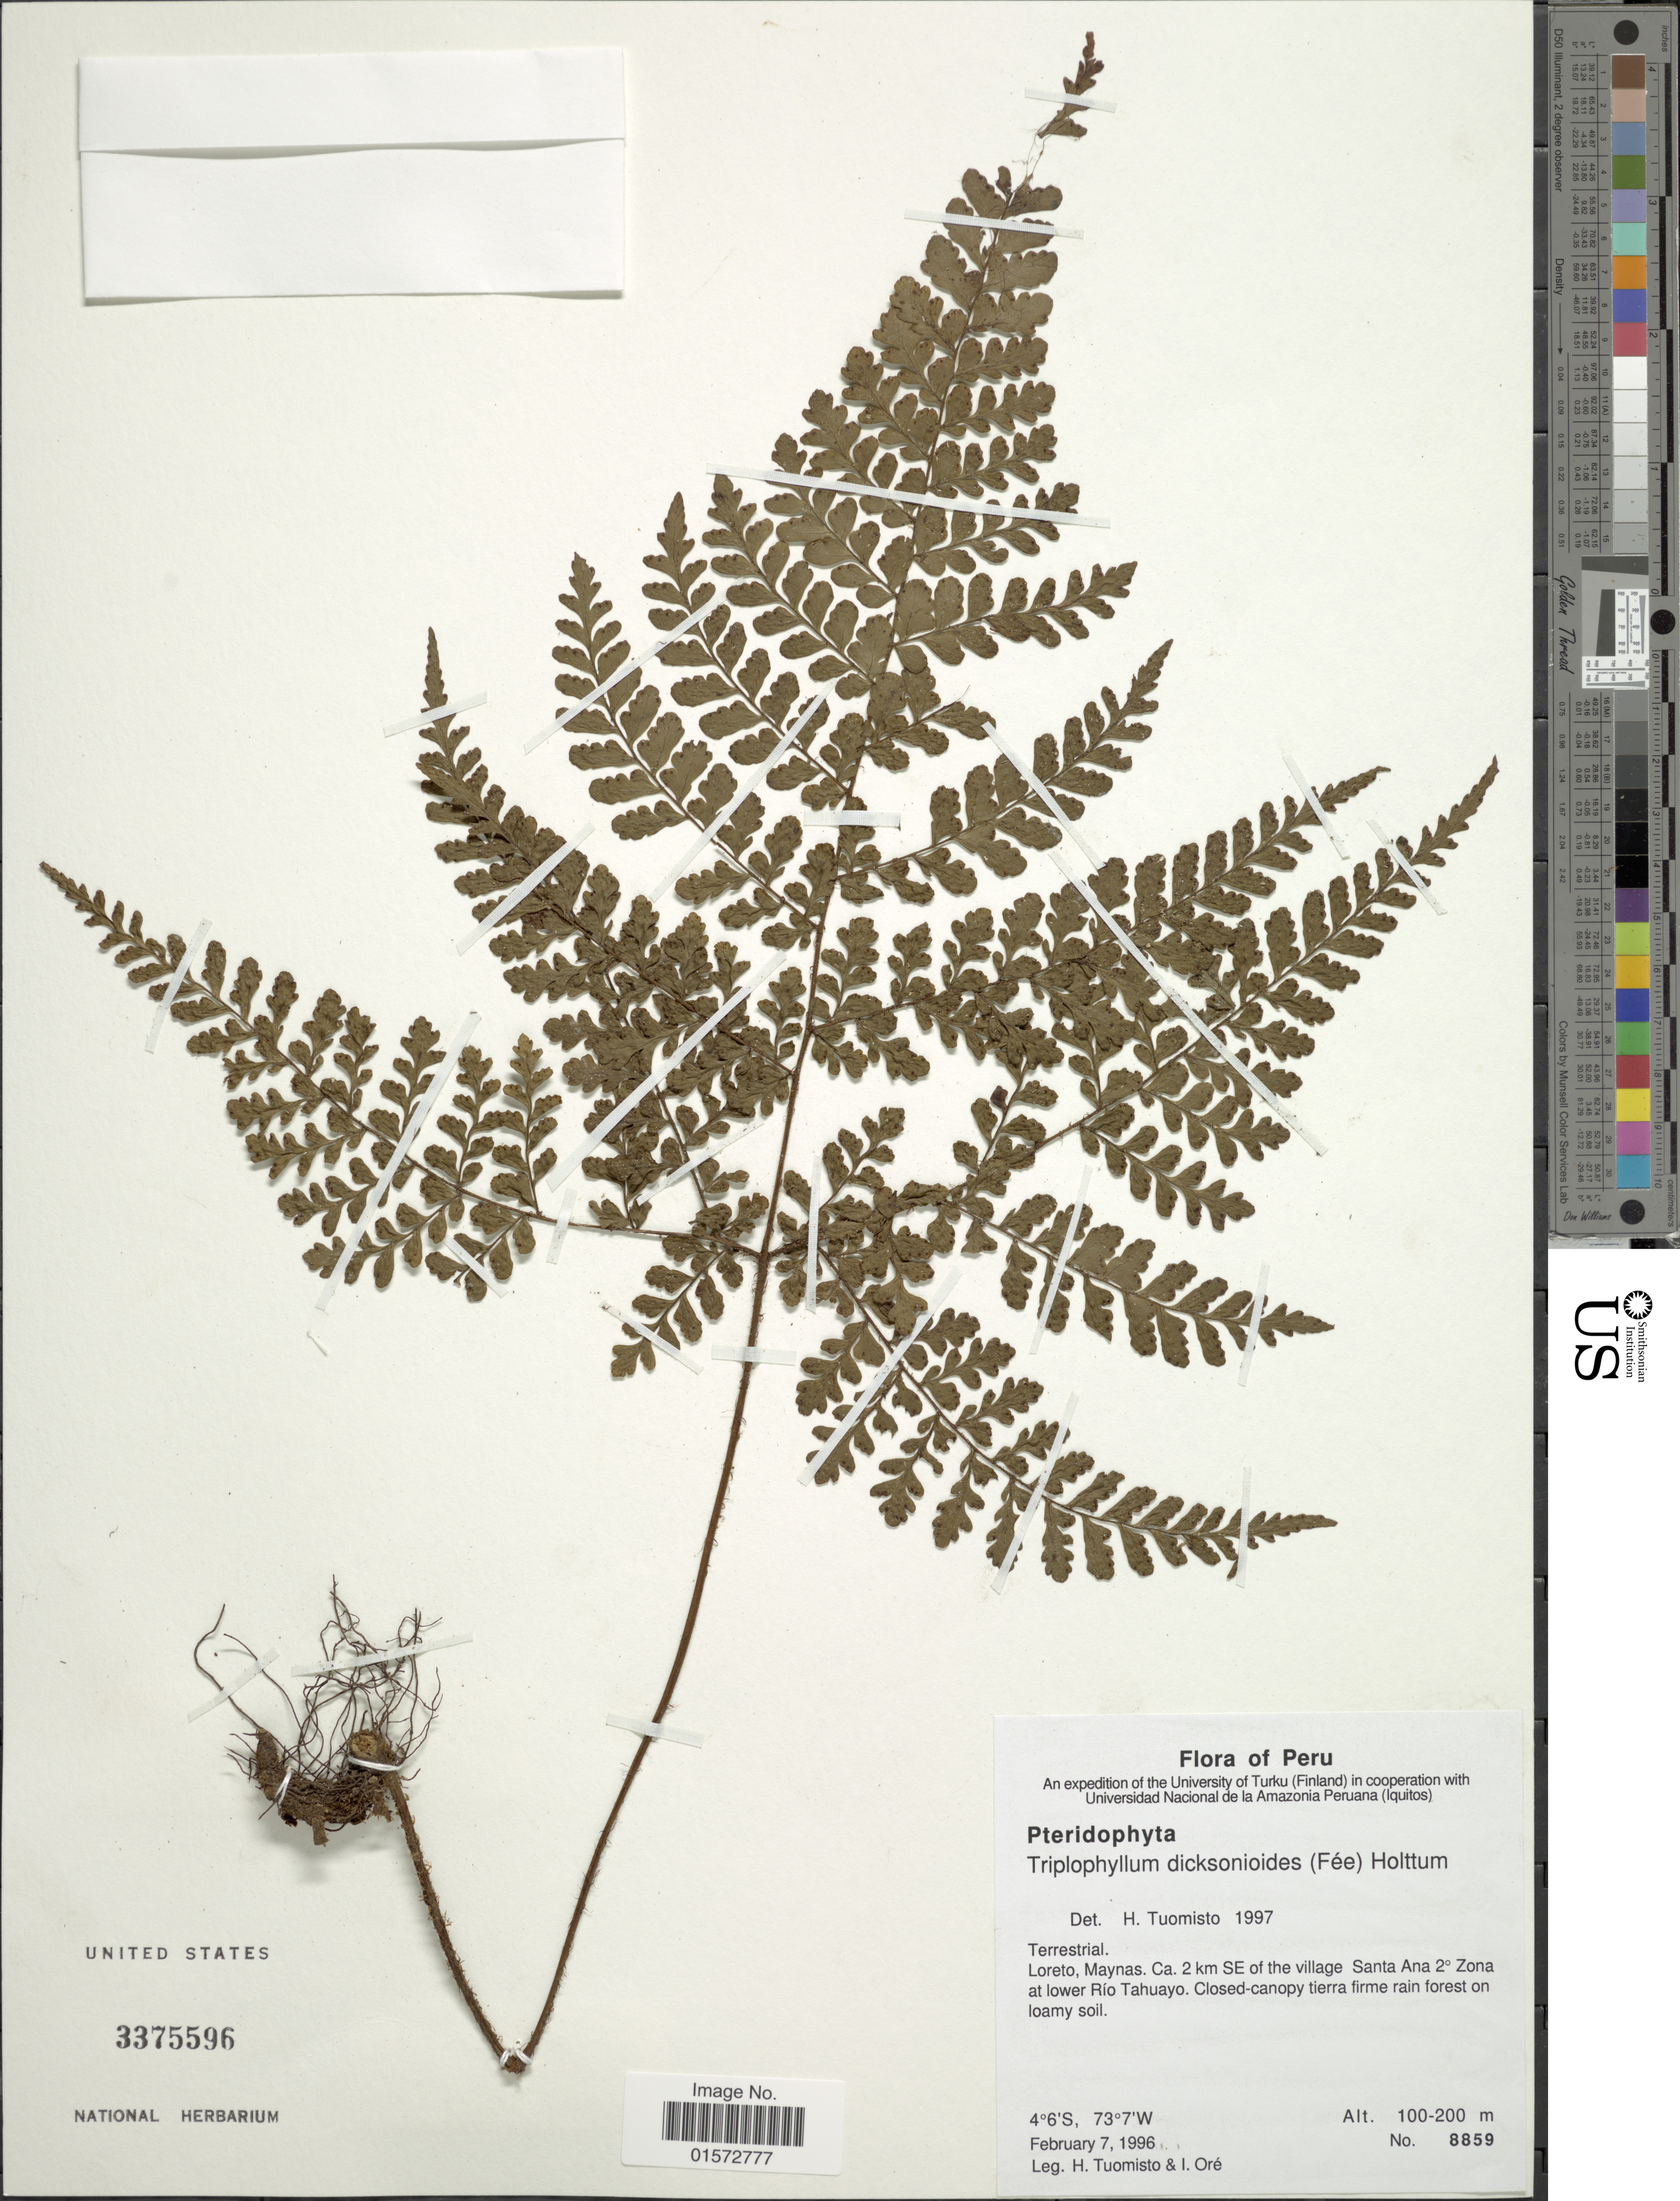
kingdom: Plantae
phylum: Tracheophyta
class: Polypodiopsida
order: Polypodiales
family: Tectariaceae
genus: Triplophyllum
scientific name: Triplophyllum dicksonioides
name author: (Fée) Holttum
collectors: H. Tuomisto & I. Oré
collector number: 8859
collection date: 1996-02-07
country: Peru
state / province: Loreto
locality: Maynas. Ca. 2 km SE of the village Santa Ana 2° Zona at lower Río Tahuayo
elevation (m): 100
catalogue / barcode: US 3375596